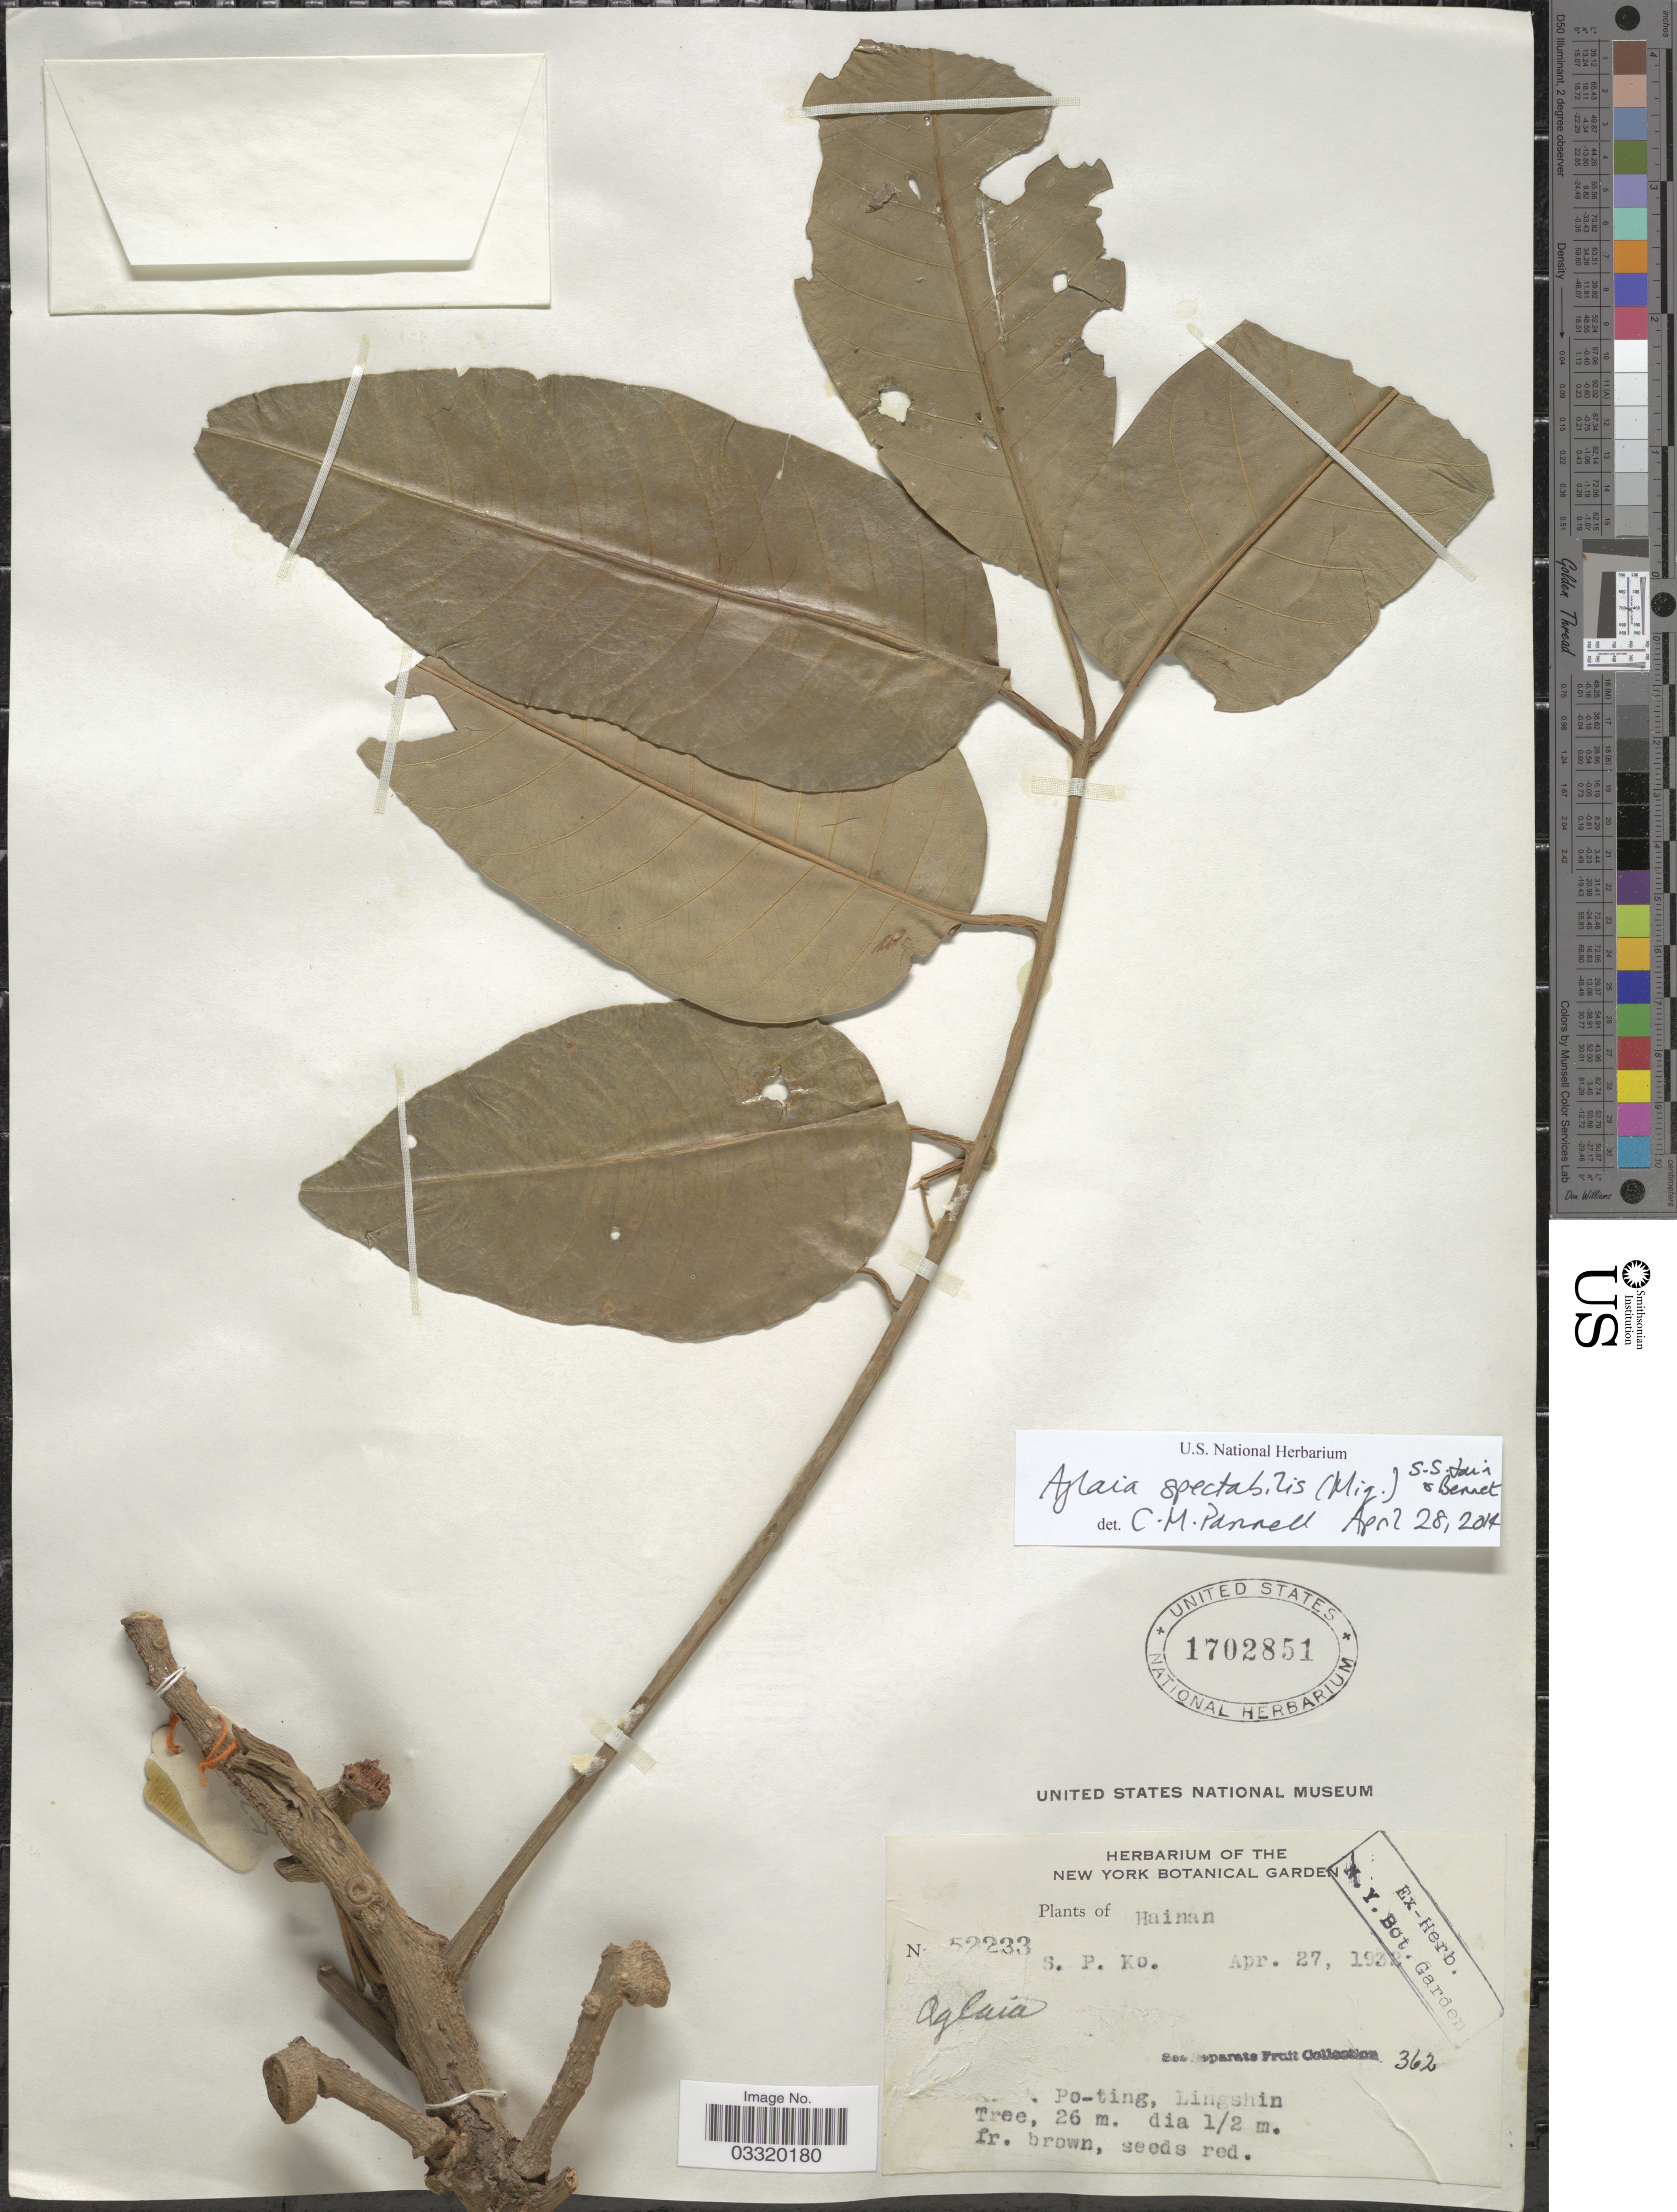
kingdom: Plantae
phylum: Tracheophyta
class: Magnoliopsida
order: Sapindales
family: Meliaceae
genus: Aglaia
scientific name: Aglaia spectabilis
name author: (Miq.) S.S. Jain & Bennet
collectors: S. P. Ko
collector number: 52233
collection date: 1932-04-27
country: China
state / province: Hainan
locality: [illegible text] Po-ting, Lingshin.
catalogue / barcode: US 1702851